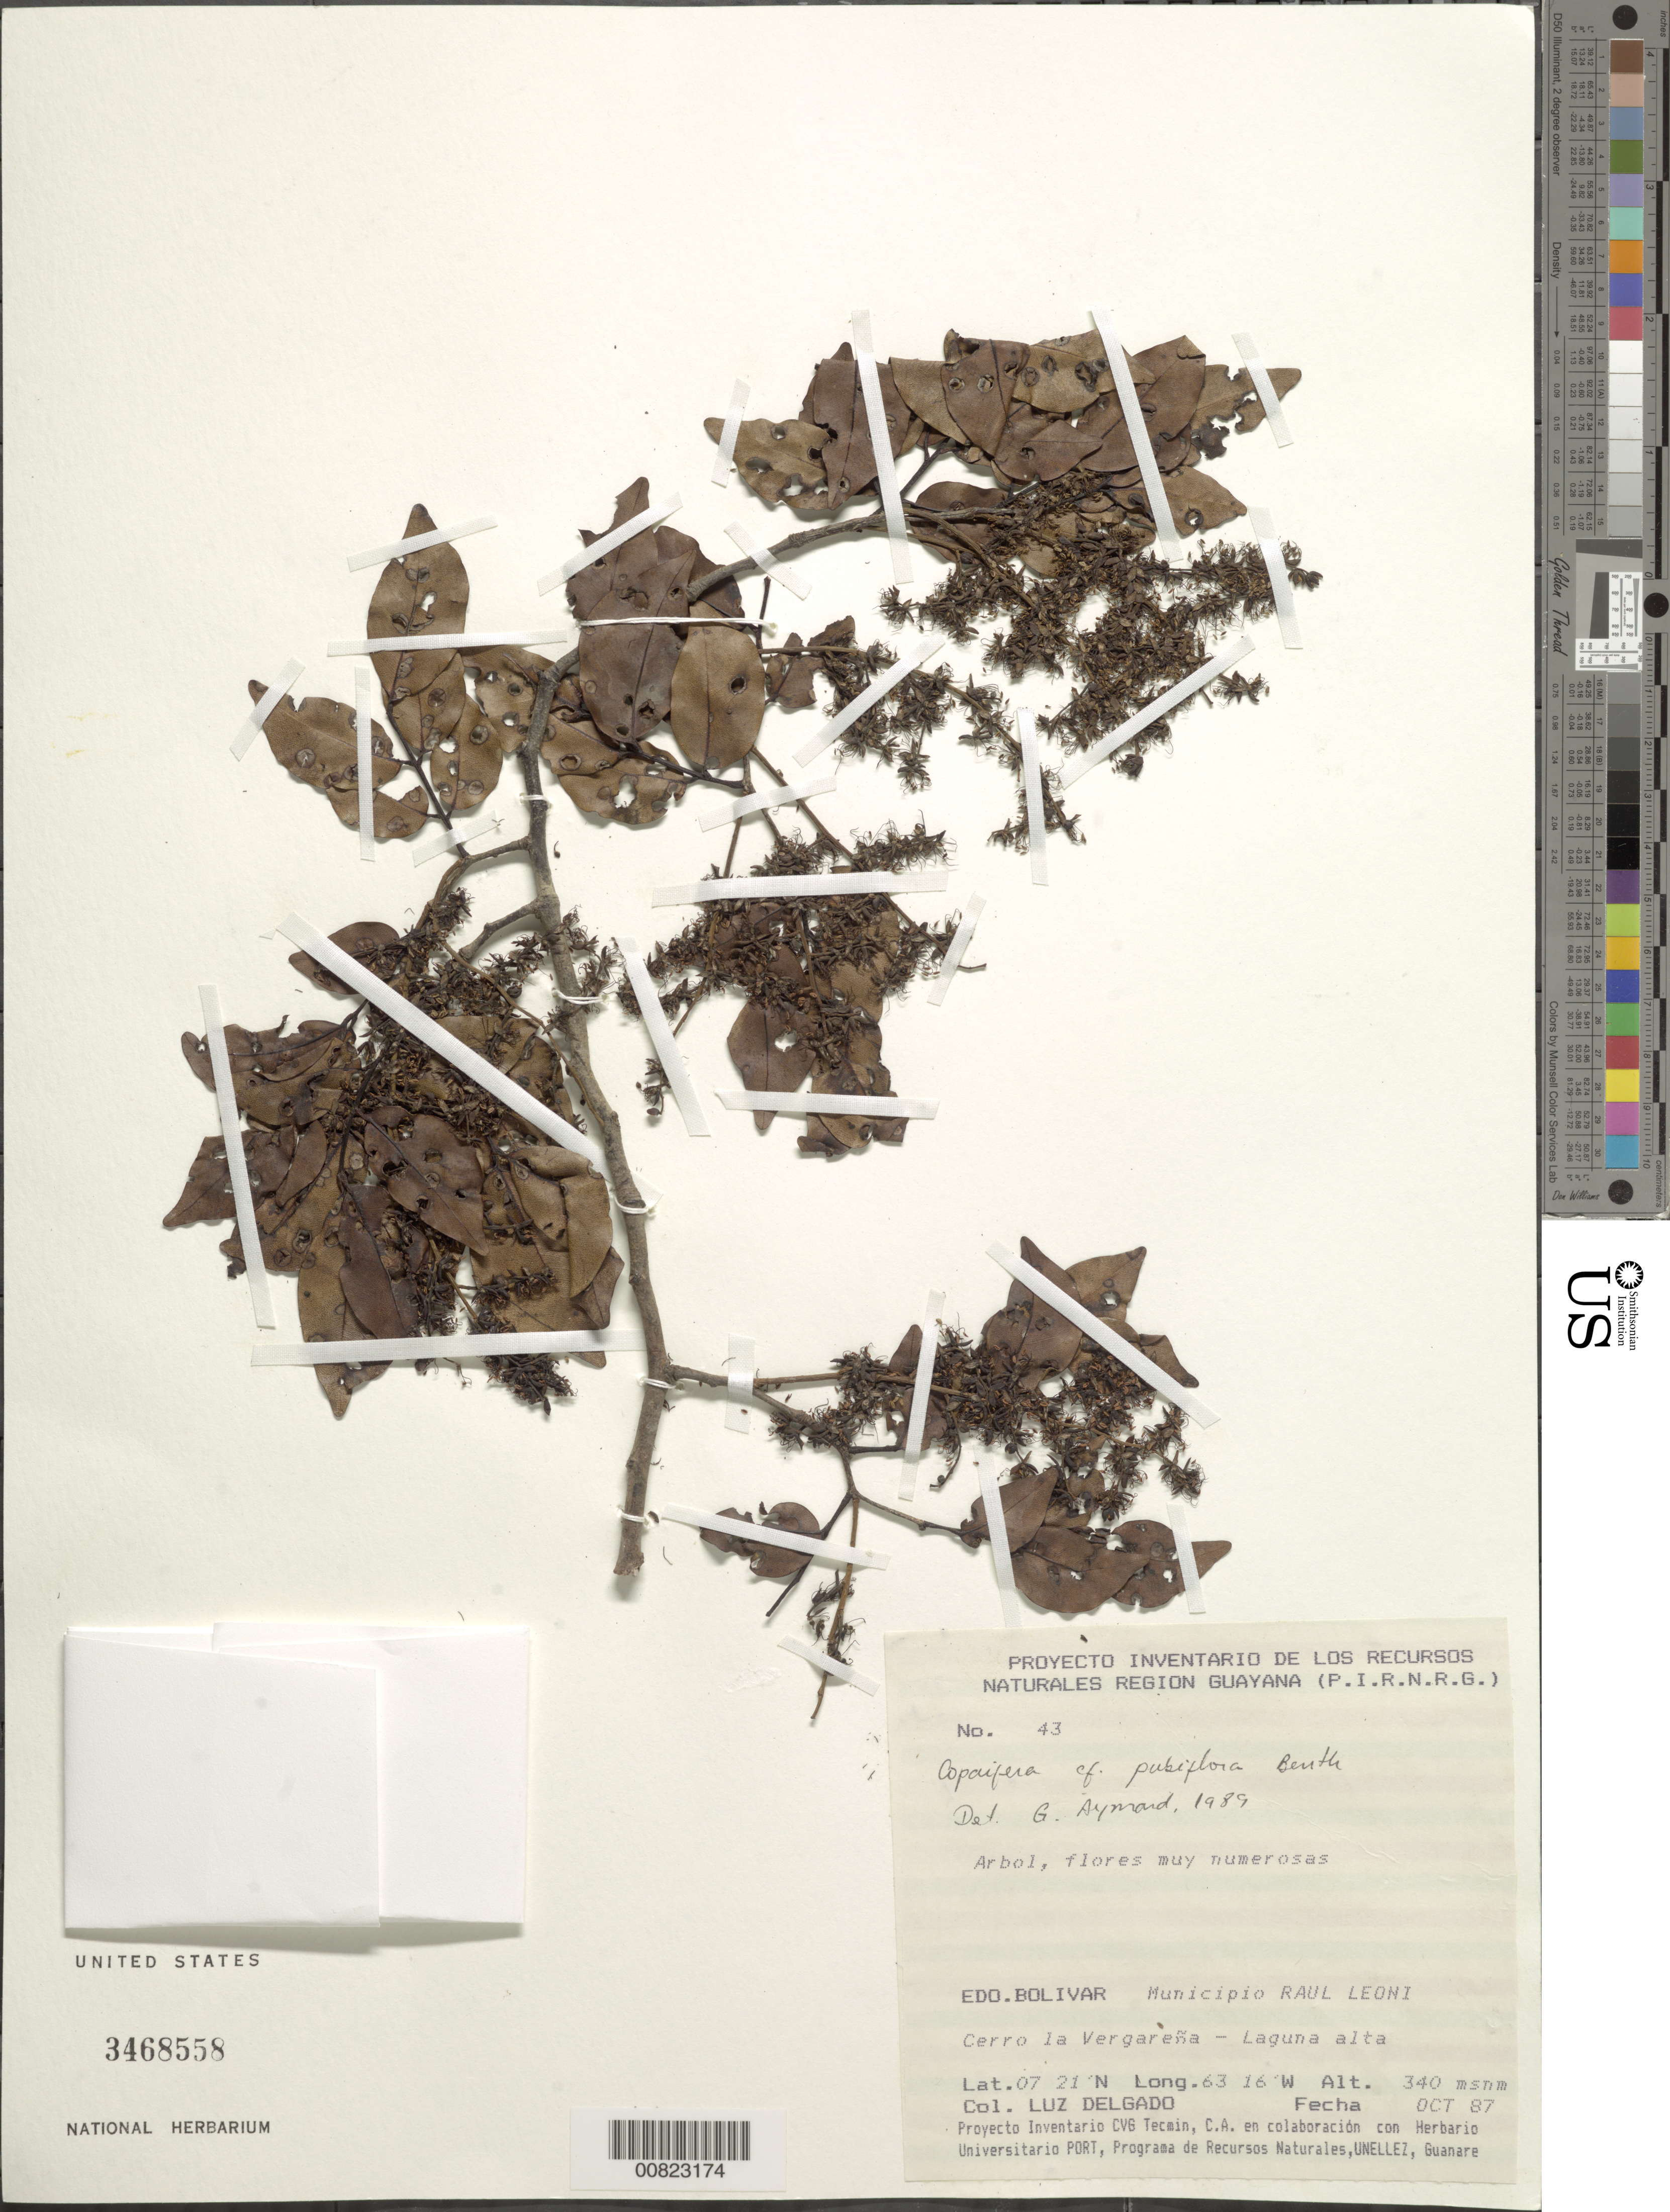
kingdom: Plantae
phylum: Tracheophyta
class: Magnoliopsida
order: Fabales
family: Fabaceae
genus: Copaifera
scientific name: Copaifera pubiflora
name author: Benth.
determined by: Aymard C., G. A., (PORT), Univ. Nac. Exp. de los Llanos Ezequiel Zamora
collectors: L. Delgado V.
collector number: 43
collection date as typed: Oct-87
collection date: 1987-10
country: Venezuela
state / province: Bolívar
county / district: Angostura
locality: Mun. Raúl Leoni [=Angostura], Cerro la Vergareña - Laguna alta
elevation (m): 340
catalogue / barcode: US 3468558